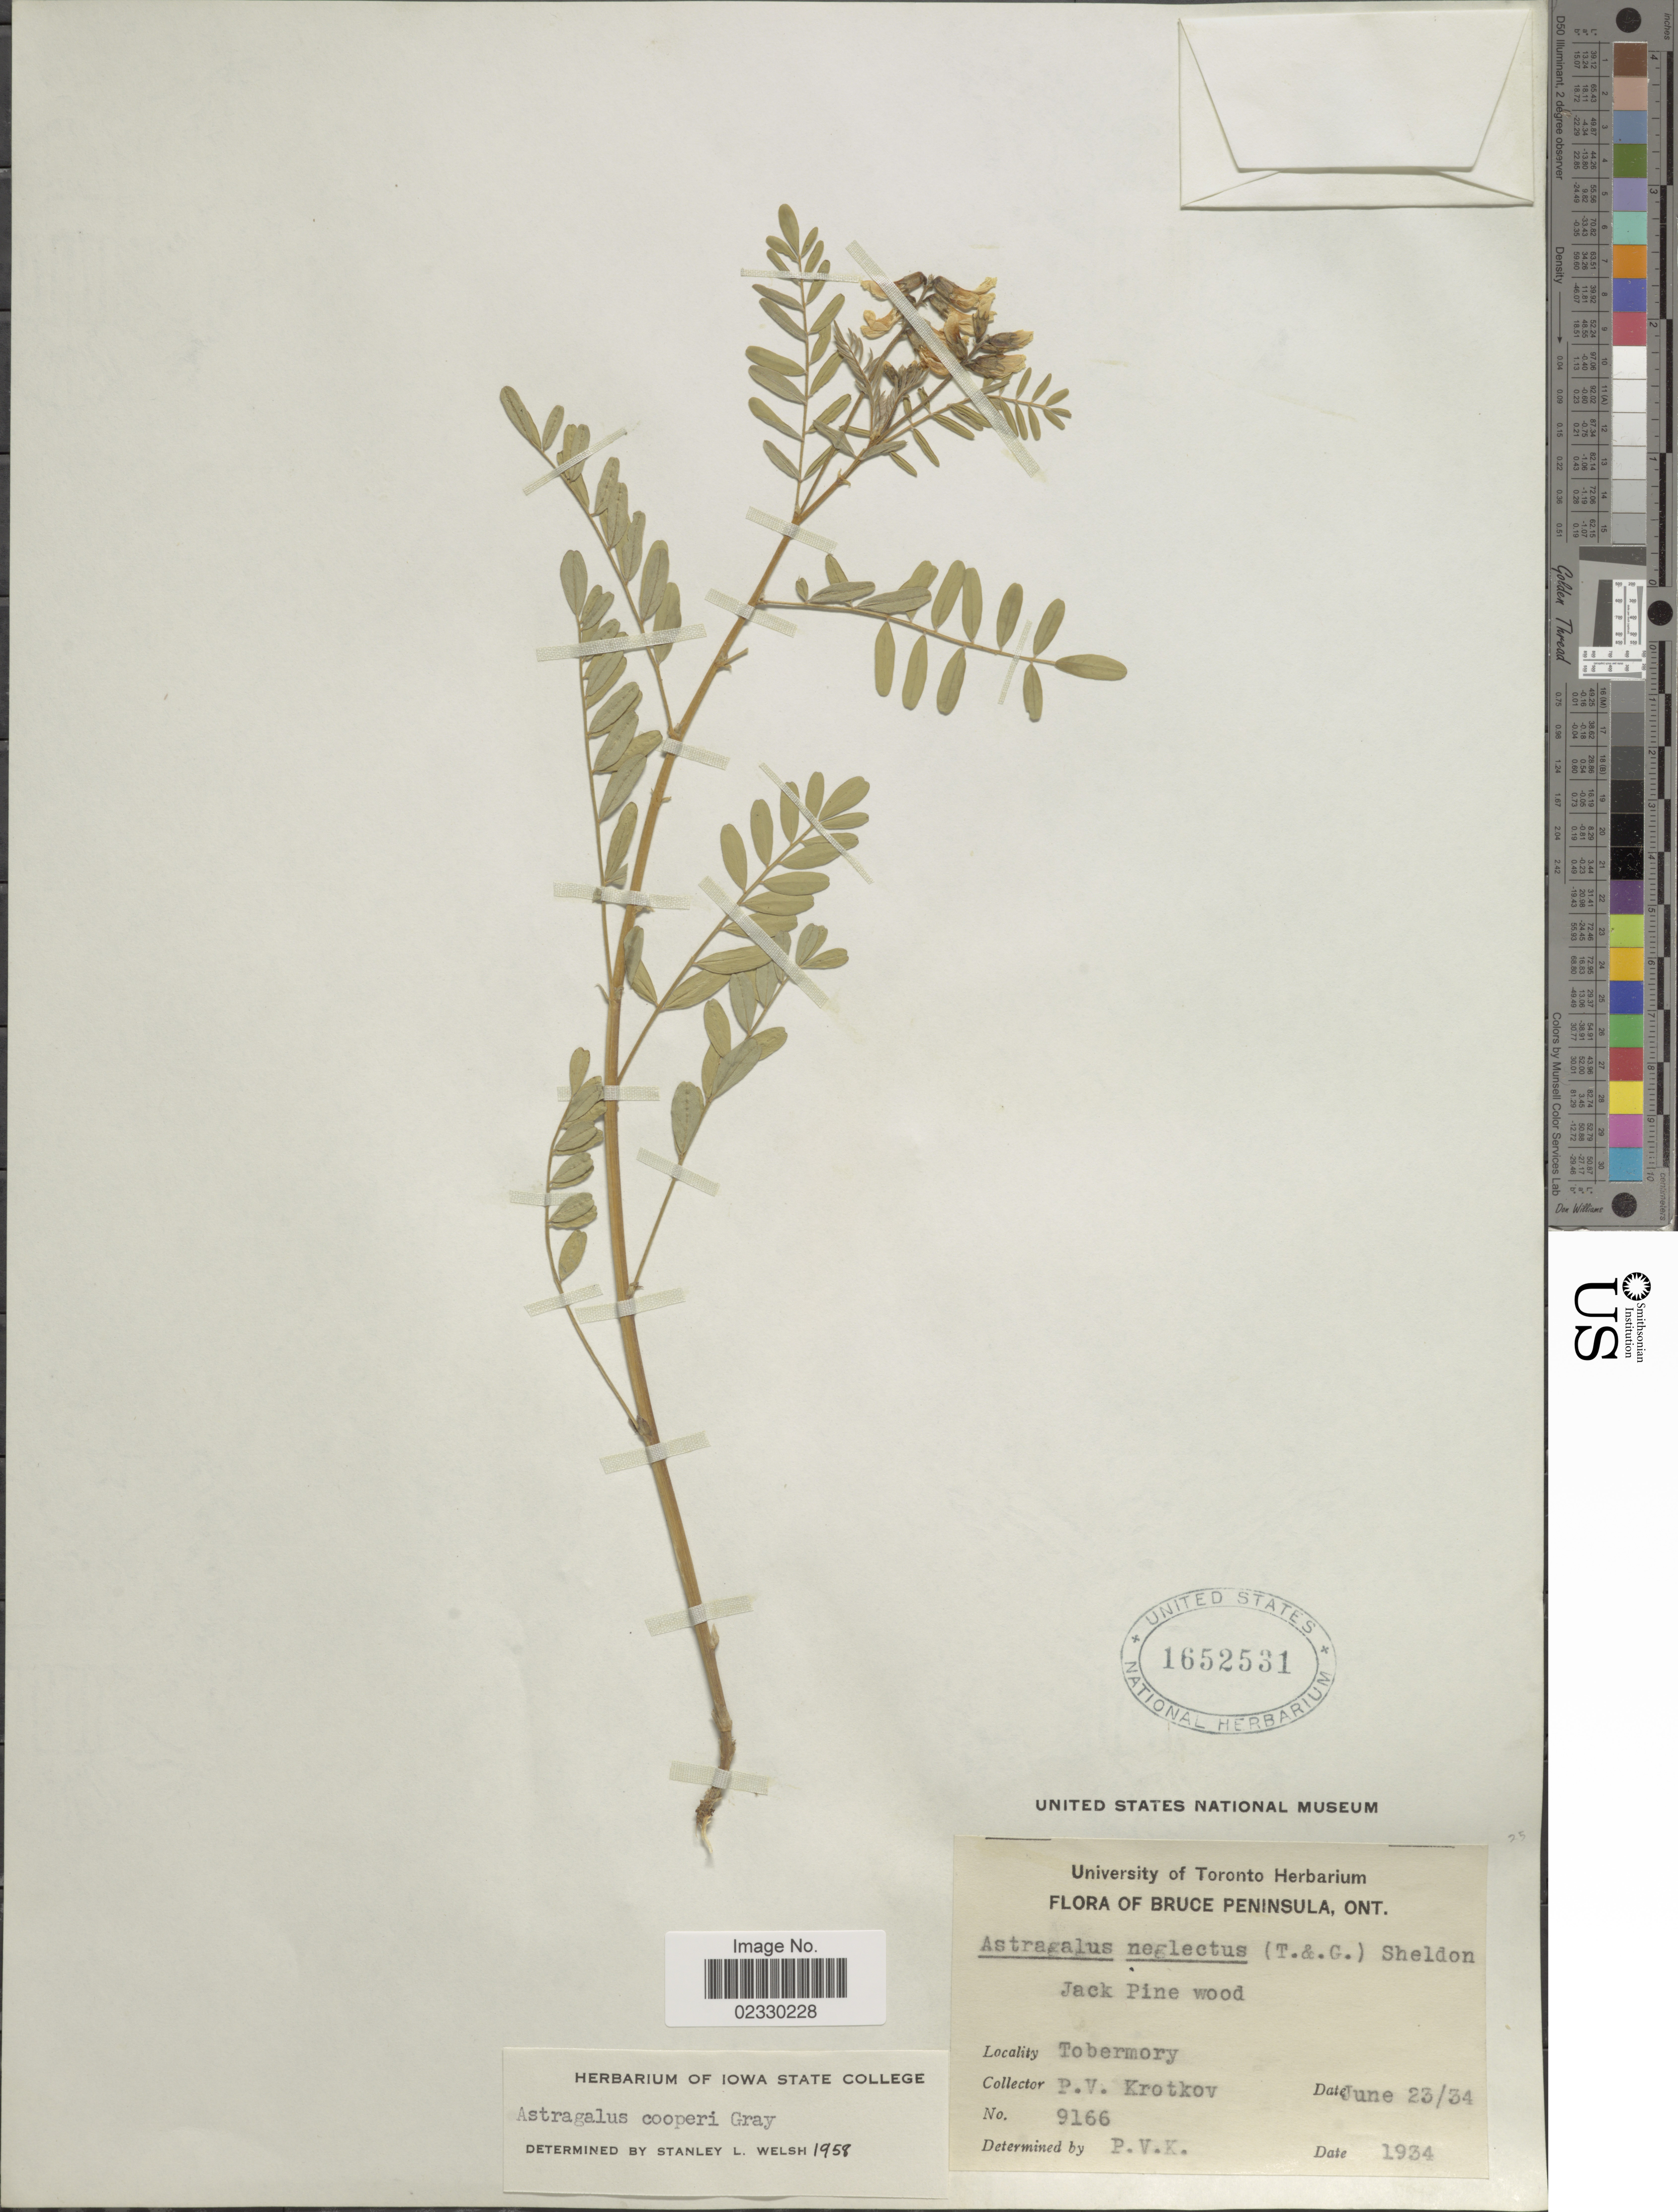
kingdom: Plantae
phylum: Tracheophyta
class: Magnoliopsida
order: Fabales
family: Fabaceae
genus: Astragalus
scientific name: Astragalus cooperi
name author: A. Gray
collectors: P. V. Krotkov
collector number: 9166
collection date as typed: Transcribed d/m/y: 23/6/34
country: Canada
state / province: Ontario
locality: Bruce Peninsula, Jack Pine wood, Tobermory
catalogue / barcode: US 1652531